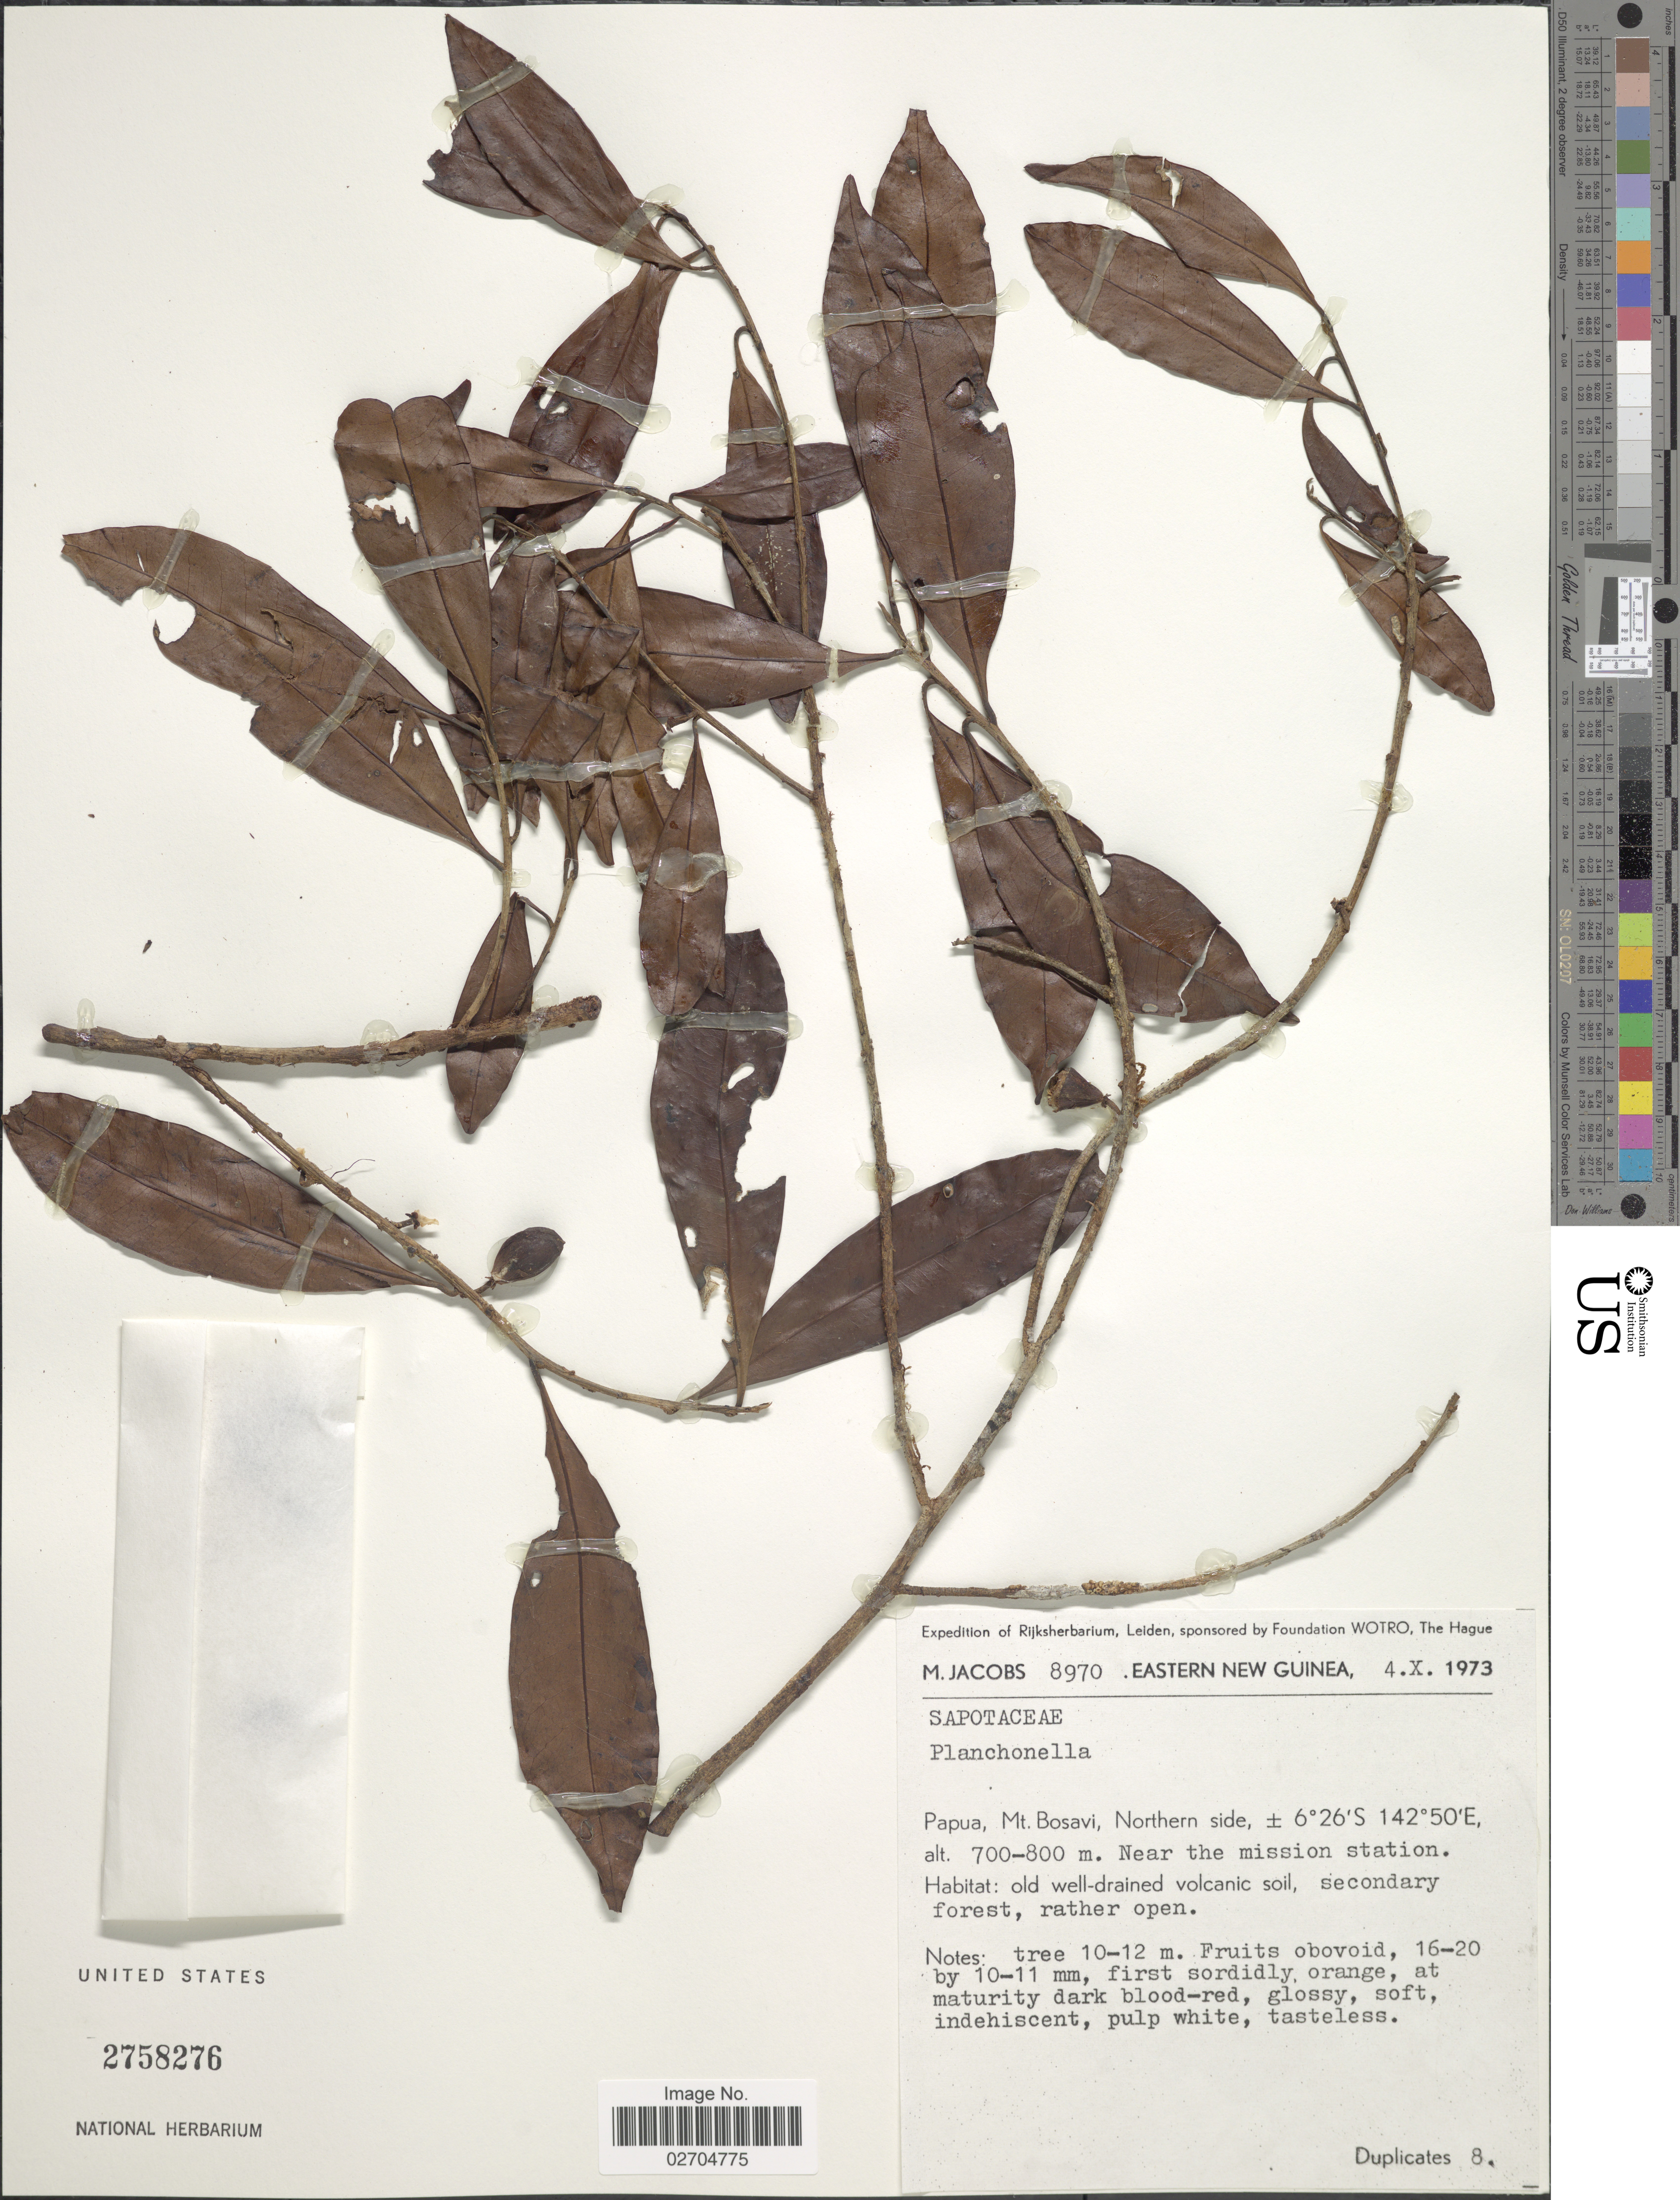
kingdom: Plantae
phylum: Tracheophyta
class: Magnoliopsida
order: Ericales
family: Sapotaceae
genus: Planchonella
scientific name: Planchonella sp.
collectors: M. Jacobs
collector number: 8970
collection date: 1973-10-04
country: Papua New Guinea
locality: Eastern New Guinea. Papua, Mt. Bosavi, Northern side. Near the mission station.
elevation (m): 700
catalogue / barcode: US 2758276